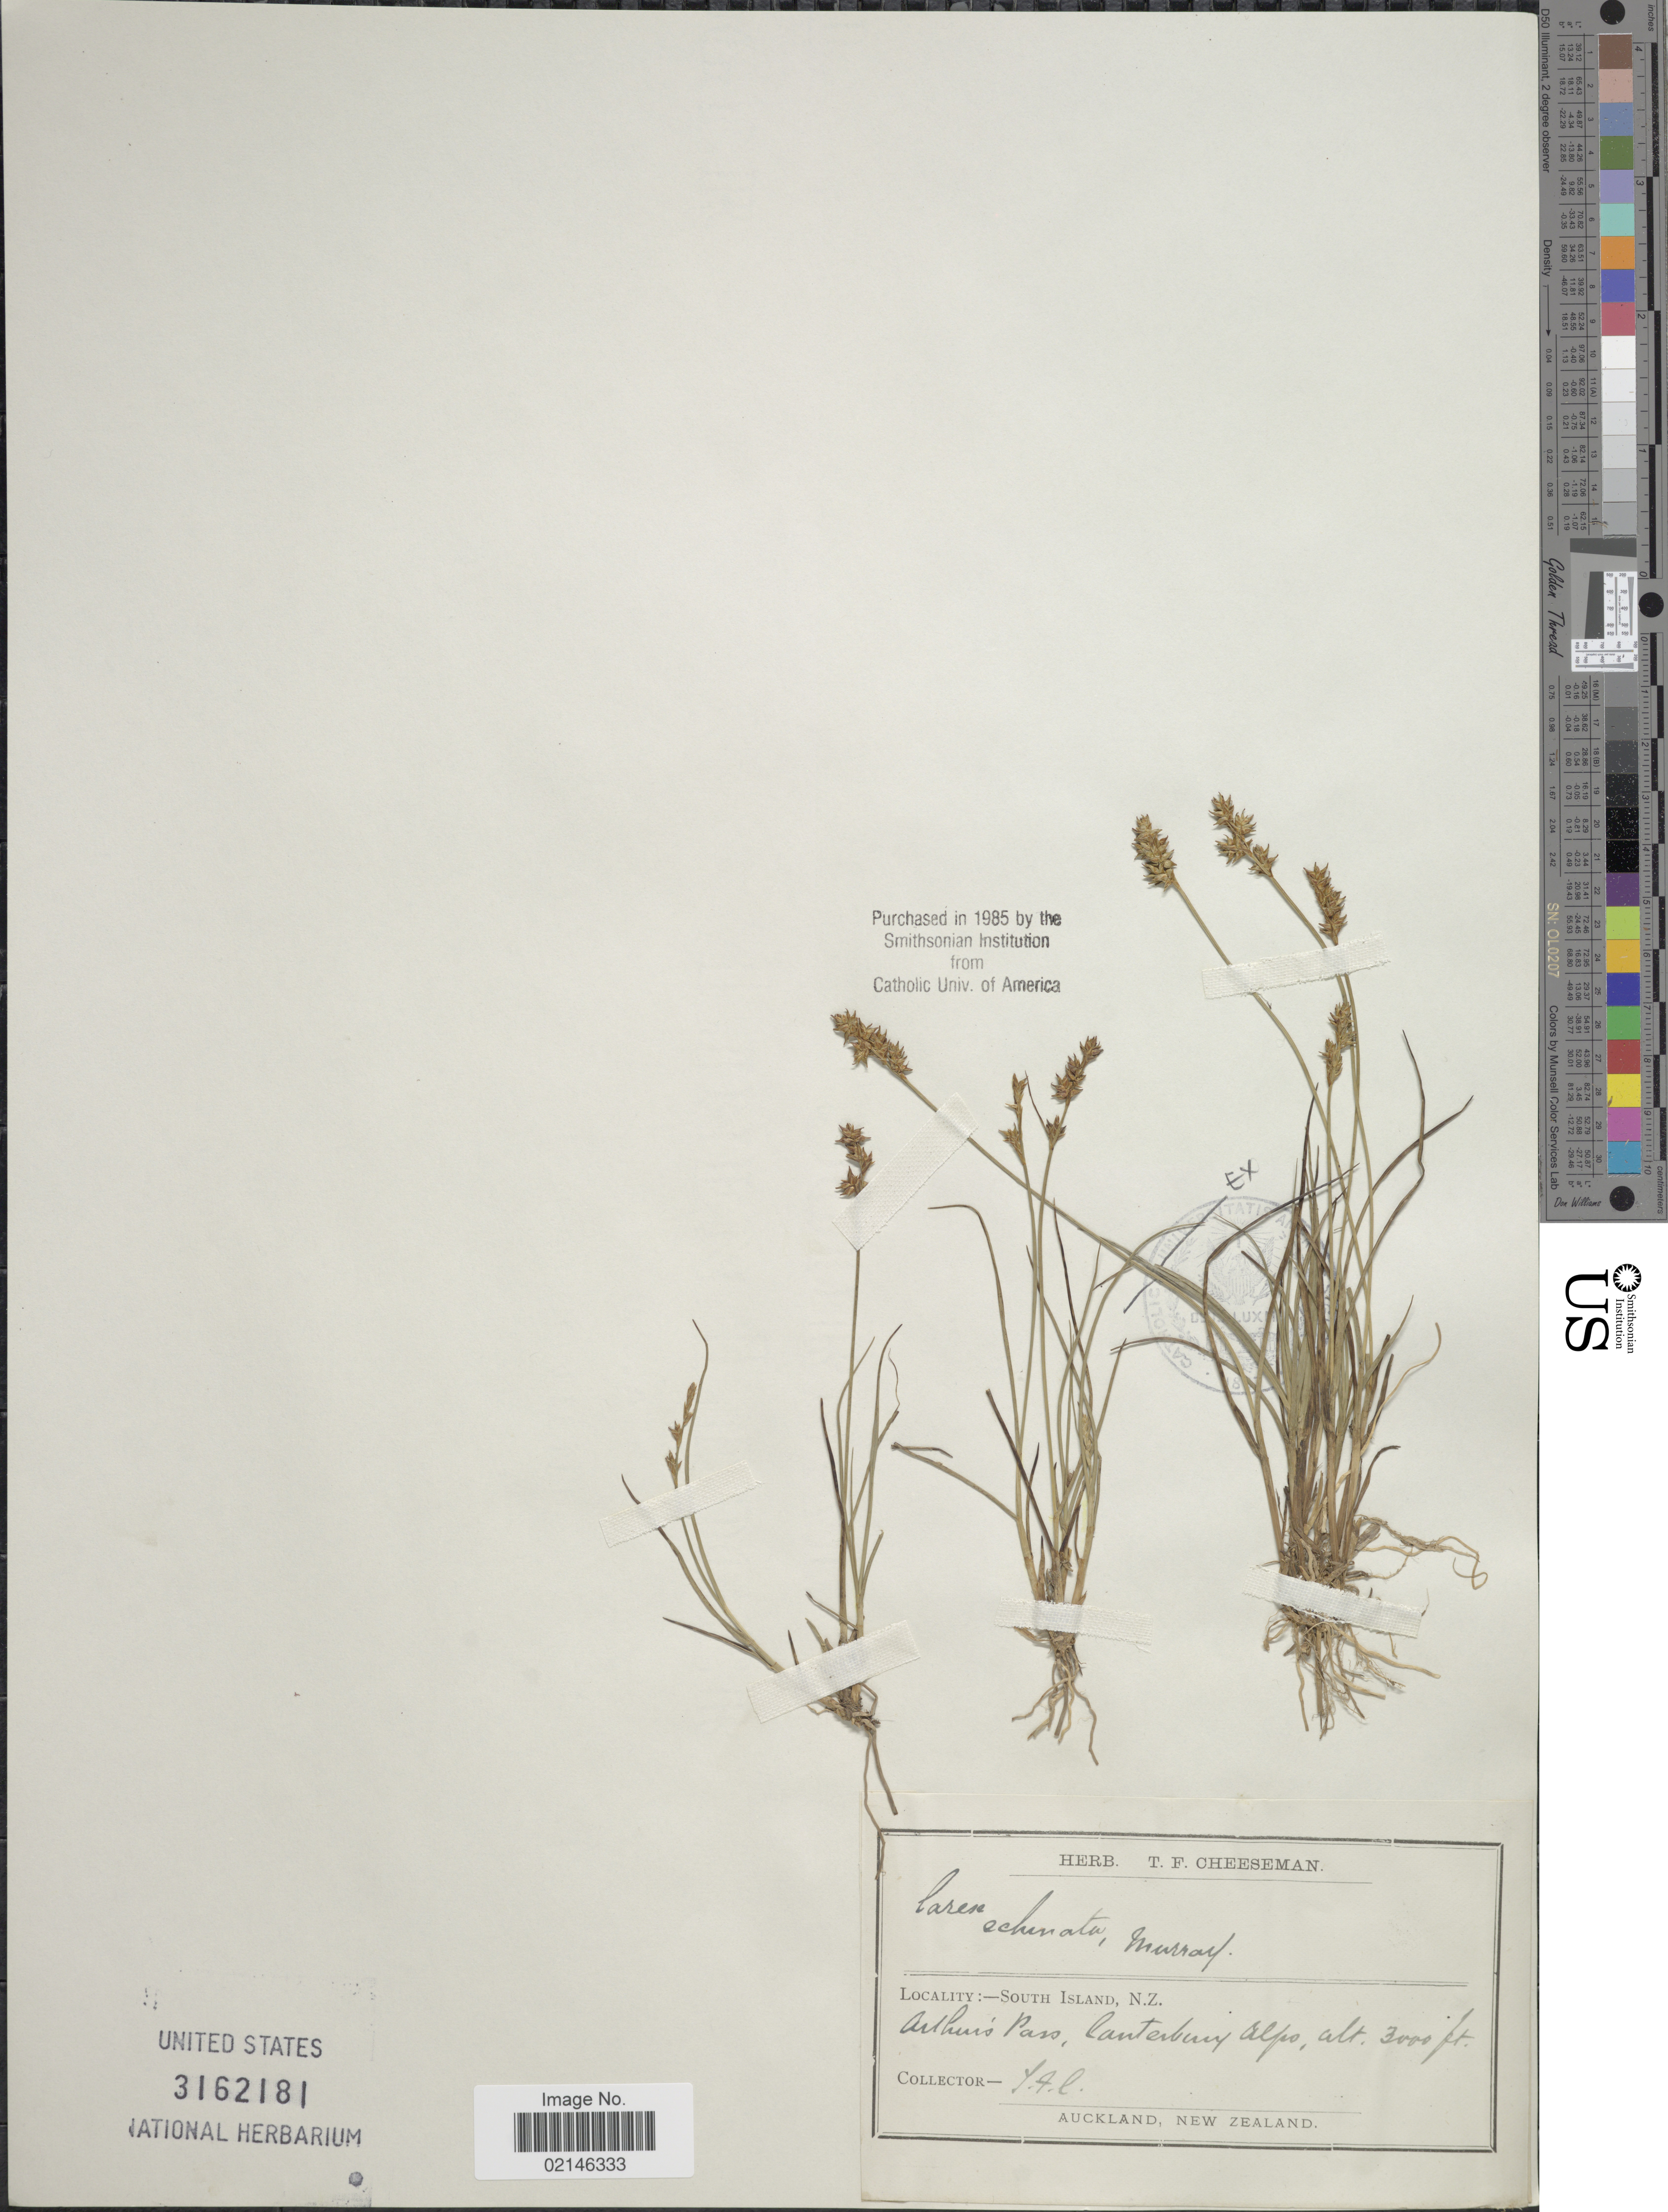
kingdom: Plantae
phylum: Tracheophyta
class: Liliopsida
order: Poales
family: Cyperaceae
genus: Carex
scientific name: Carex echinata subsp. echinata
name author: Murray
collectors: T. F. Cheeseman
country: New Zealand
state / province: Canterbury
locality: South Island. Arthur's Pass, Canterbury Alps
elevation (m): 914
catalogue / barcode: US 3162181